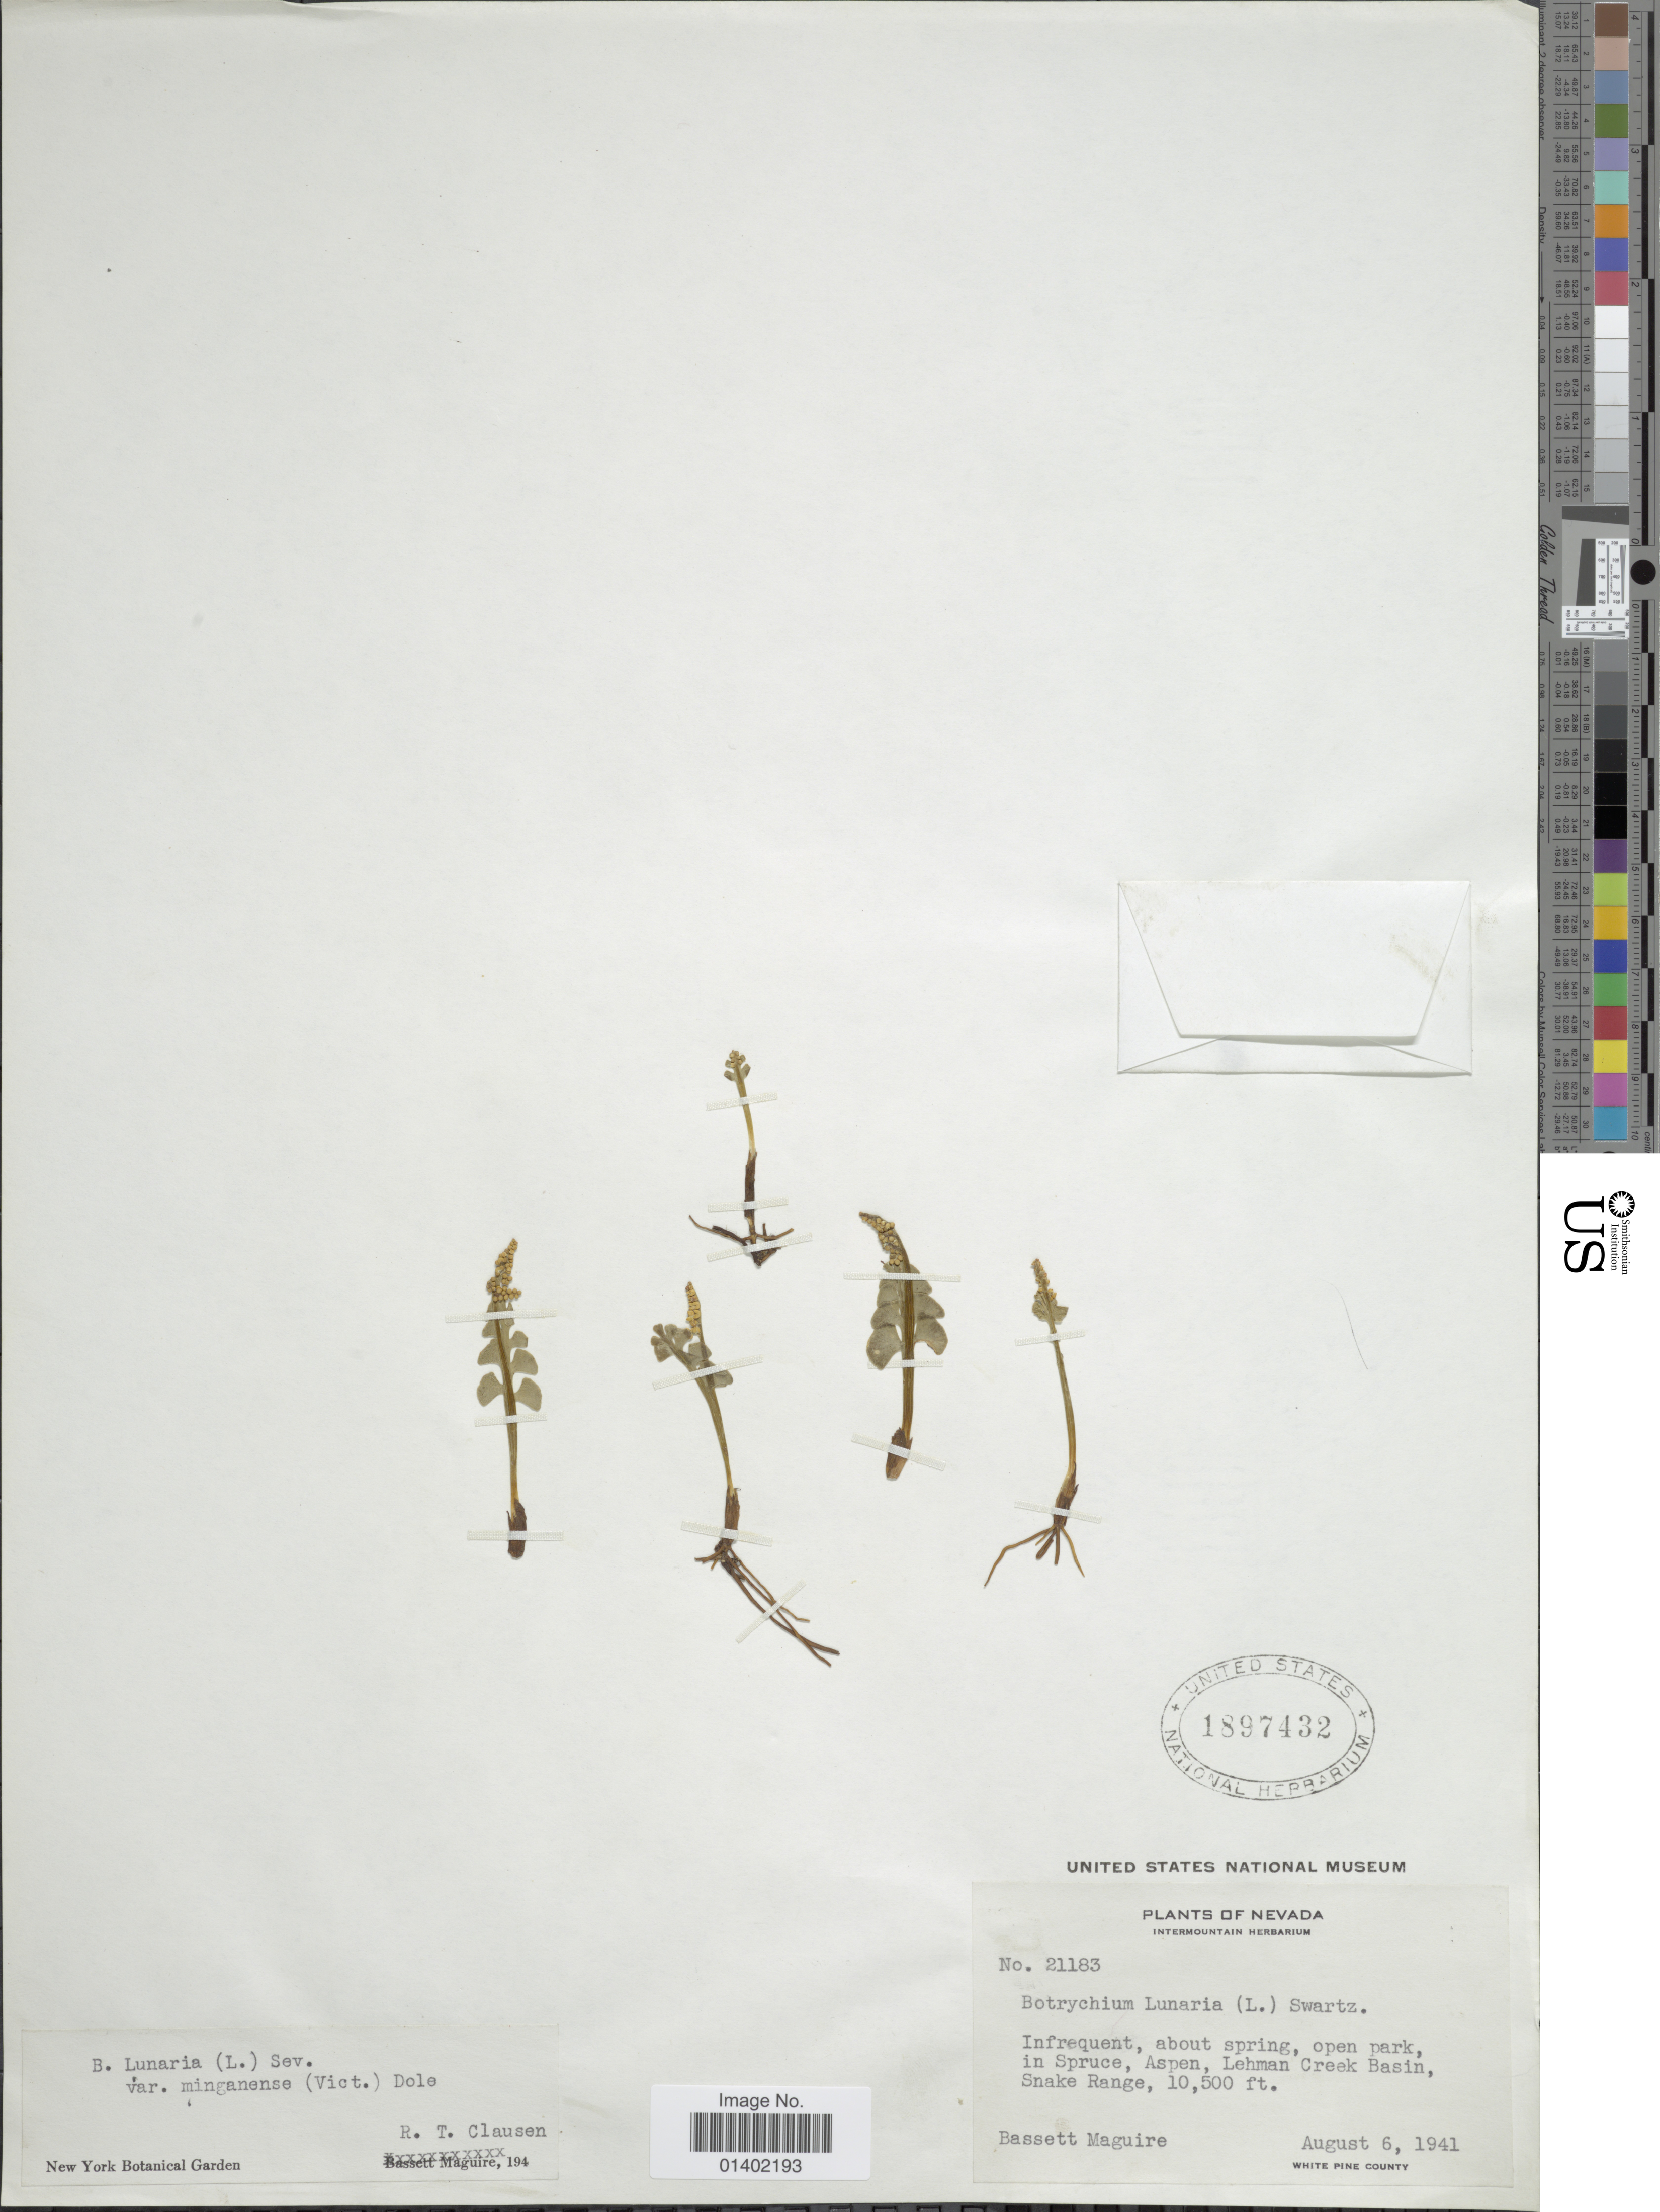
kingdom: Plantae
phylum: Tracheophyta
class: Polypodiopsida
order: Ophioglossales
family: Ophioglossaceae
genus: Botrychium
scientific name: Botrychium minganense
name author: Vict.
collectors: B. Maguire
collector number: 21183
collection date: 1941-08-06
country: United States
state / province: Nevada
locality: Open park in Spruce, Aspen, Lehman Creek Basin, Snake Range.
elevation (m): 3200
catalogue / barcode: US 1897432